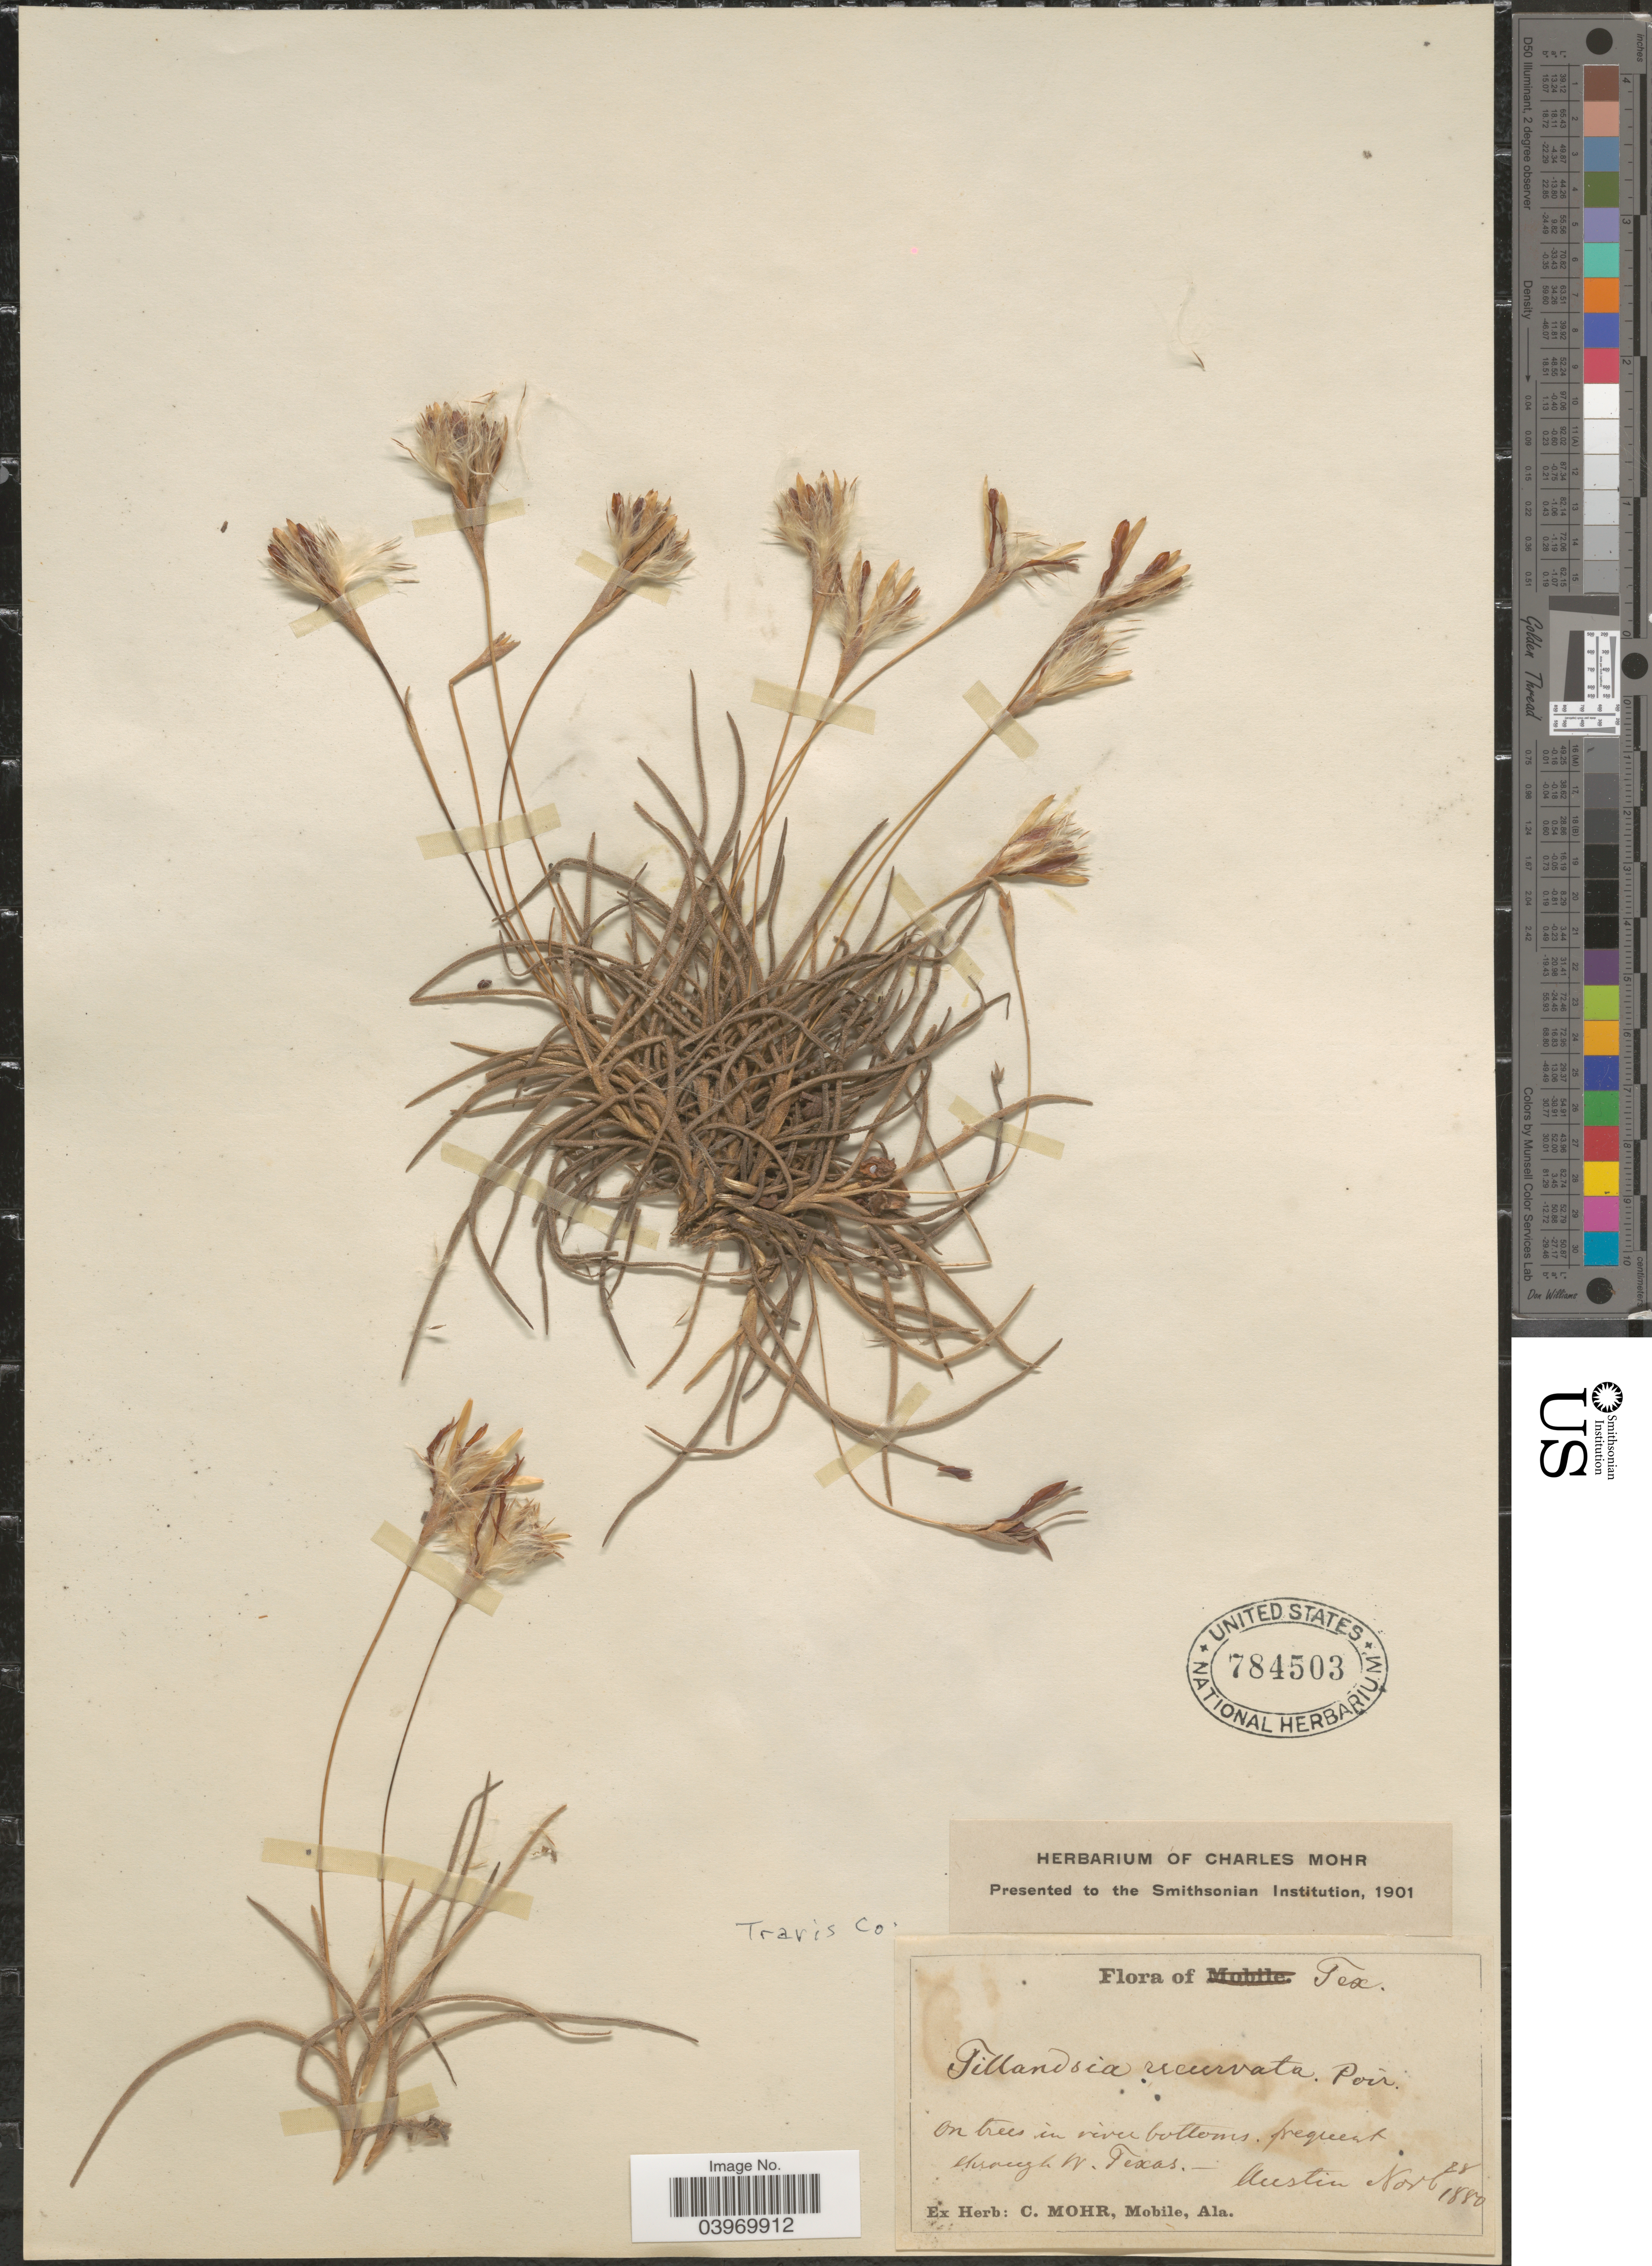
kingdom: Plantae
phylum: Tracheophyta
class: Liliopsida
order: Poales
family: Bromeliaceae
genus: Tillandsia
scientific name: Tillandsia recurvata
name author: L.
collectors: ex herb. C. Mohr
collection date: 1880-11-28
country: United States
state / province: Texas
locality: Through W. Texas. Austin. Travis Co.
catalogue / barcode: US 784503